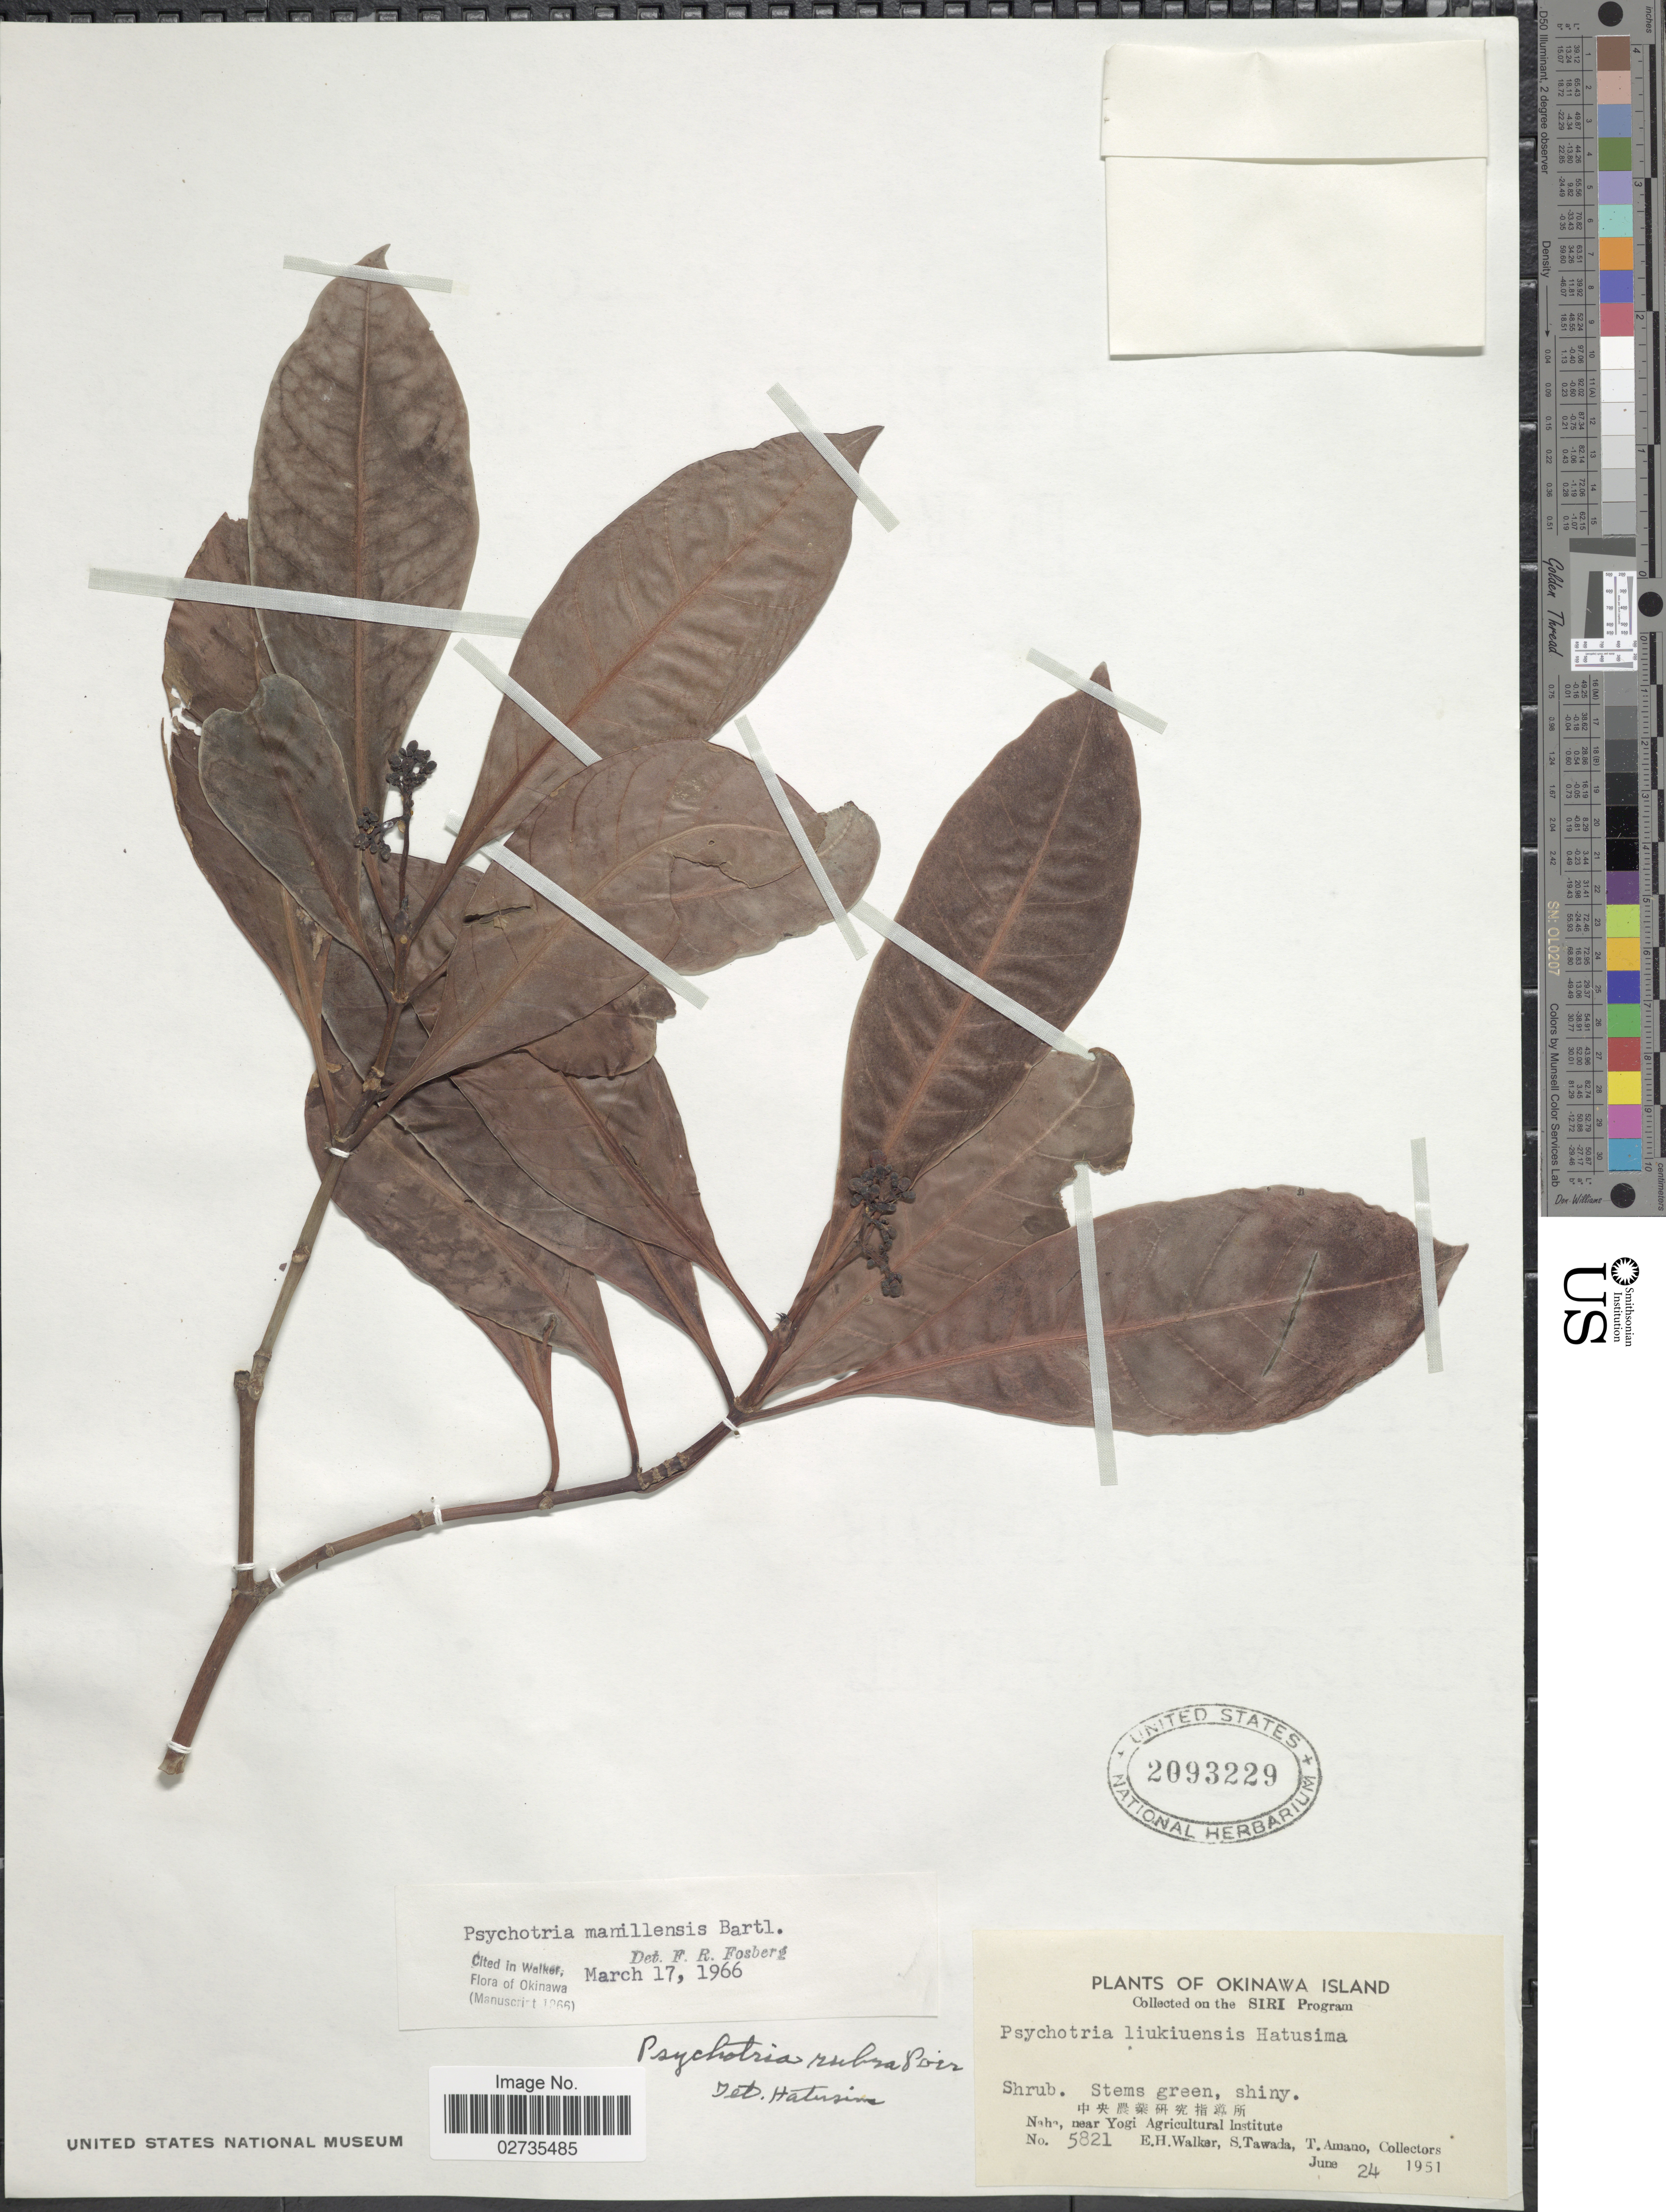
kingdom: Plantae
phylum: Tracheophyta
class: Magnoliopsida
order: Gentianales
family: Rubiaceae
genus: Psychotria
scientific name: Psychotria manillensis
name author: Bartl. ex DC.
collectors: E. H. Walker, S. Tawada & T. Amano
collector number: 5821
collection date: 1951-06-24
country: Japan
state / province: Okinawa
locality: Naha, near Yogi Agricultural Institute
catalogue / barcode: US 2093229